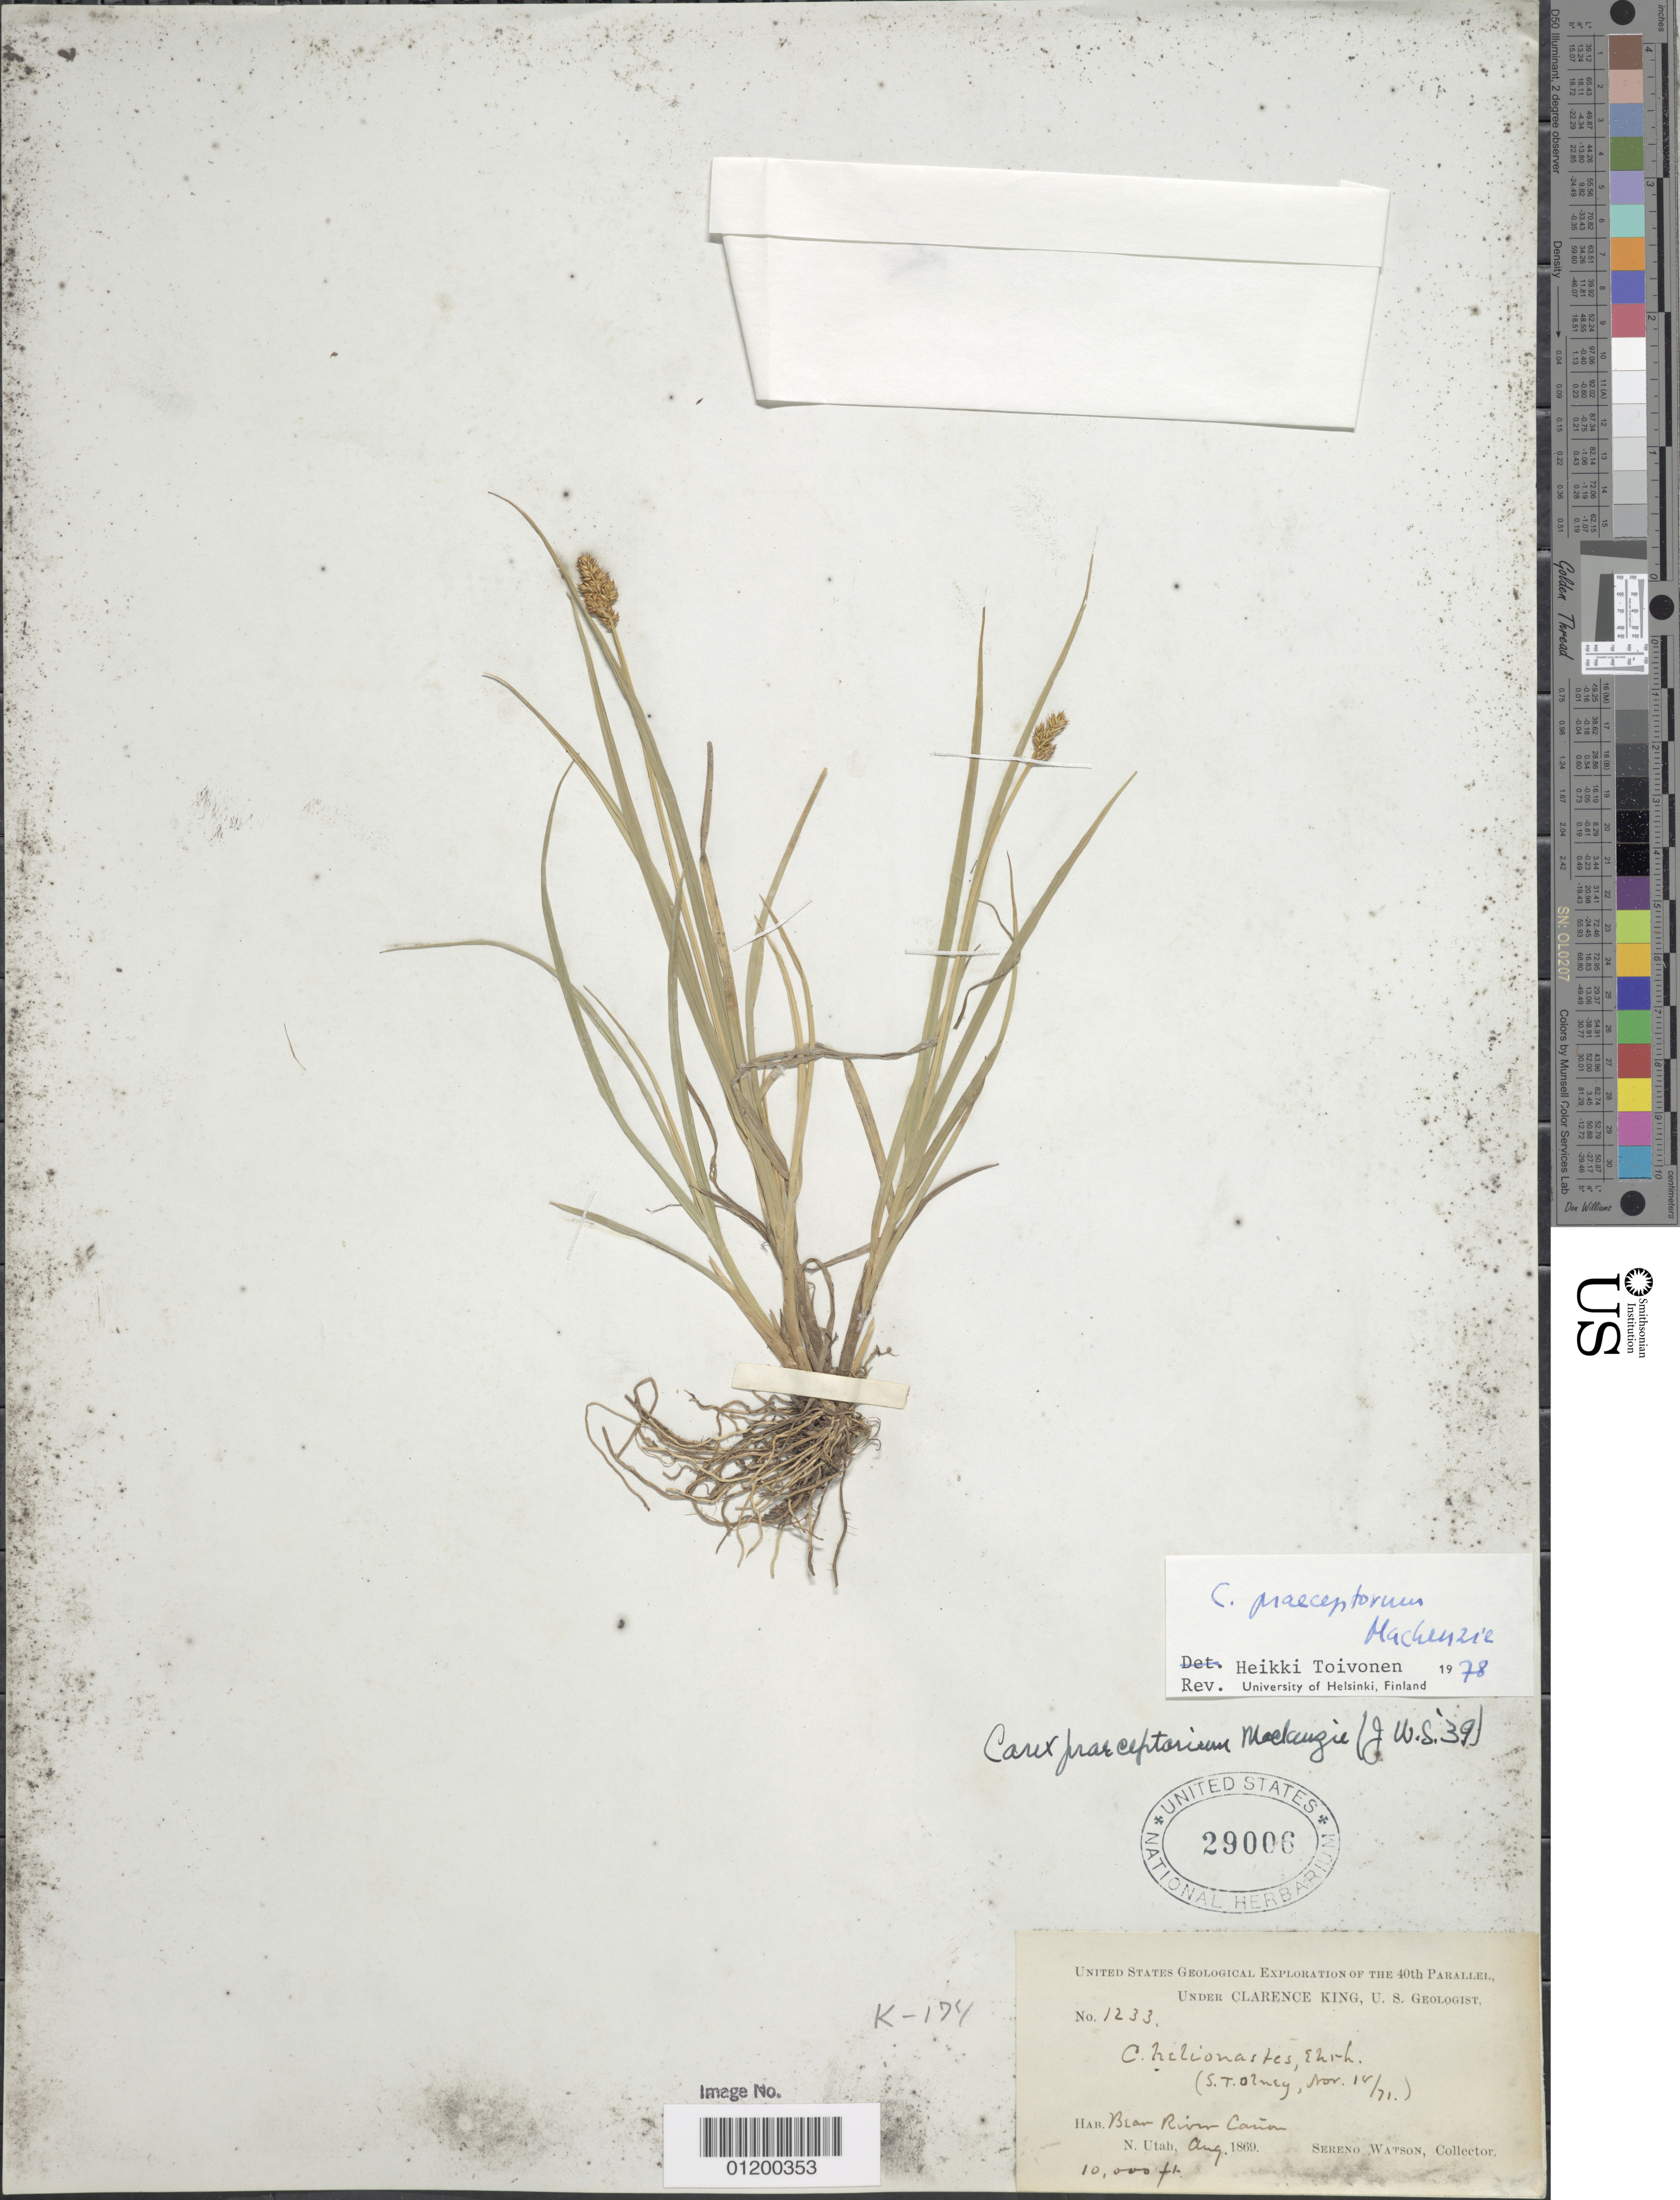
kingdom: Plantae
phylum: Tracheophyta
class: Liliopsida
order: Poales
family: Cyperaceae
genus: Carex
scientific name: Carex praeceptorum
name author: Mack.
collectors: S. Watson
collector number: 1233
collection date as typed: Aug1869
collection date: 1869-08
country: United States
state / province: Utah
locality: Bear River Canyon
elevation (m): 3048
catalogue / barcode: US 29006